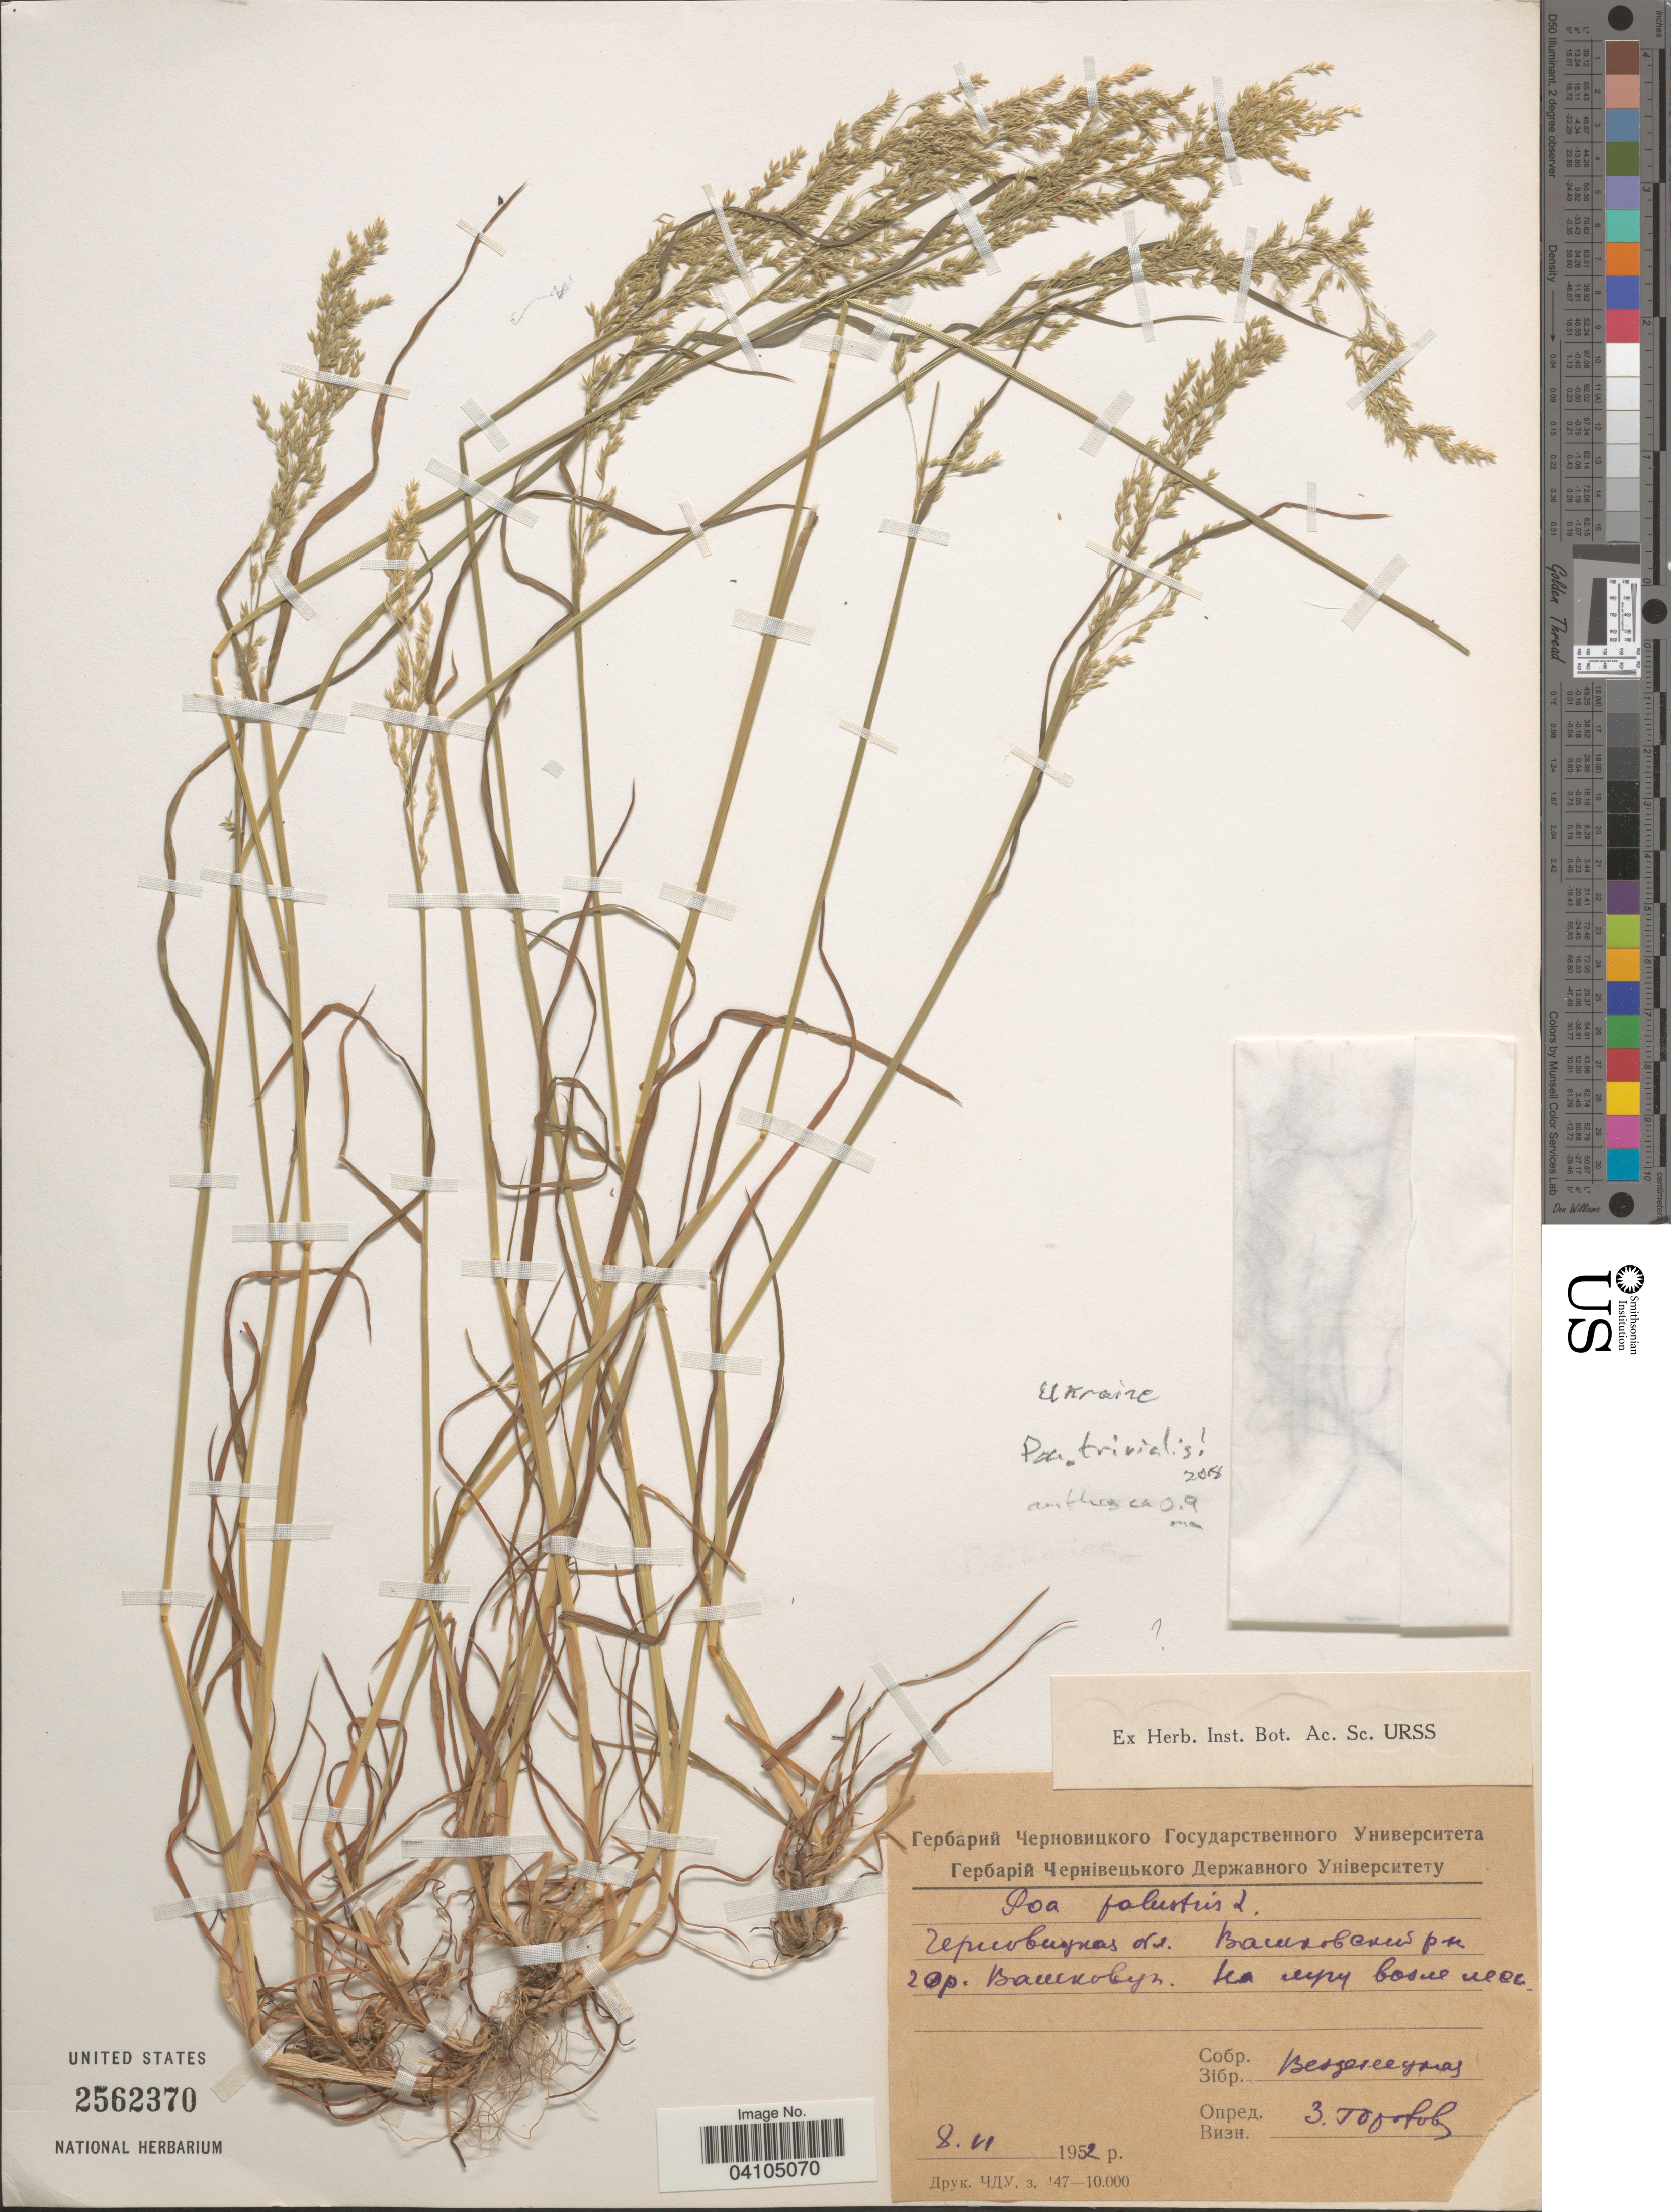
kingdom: Plantae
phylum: Tracheophyta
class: Liliopsida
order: Poales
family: Poaceae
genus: Poa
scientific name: Poa trivialis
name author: L.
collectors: Vekzenetskaya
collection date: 1952-11-08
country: Ukraine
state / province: Chernivtsi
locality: Vyzhnytsya District, Vashkivtsi Mtn.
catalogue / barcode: US 2562370